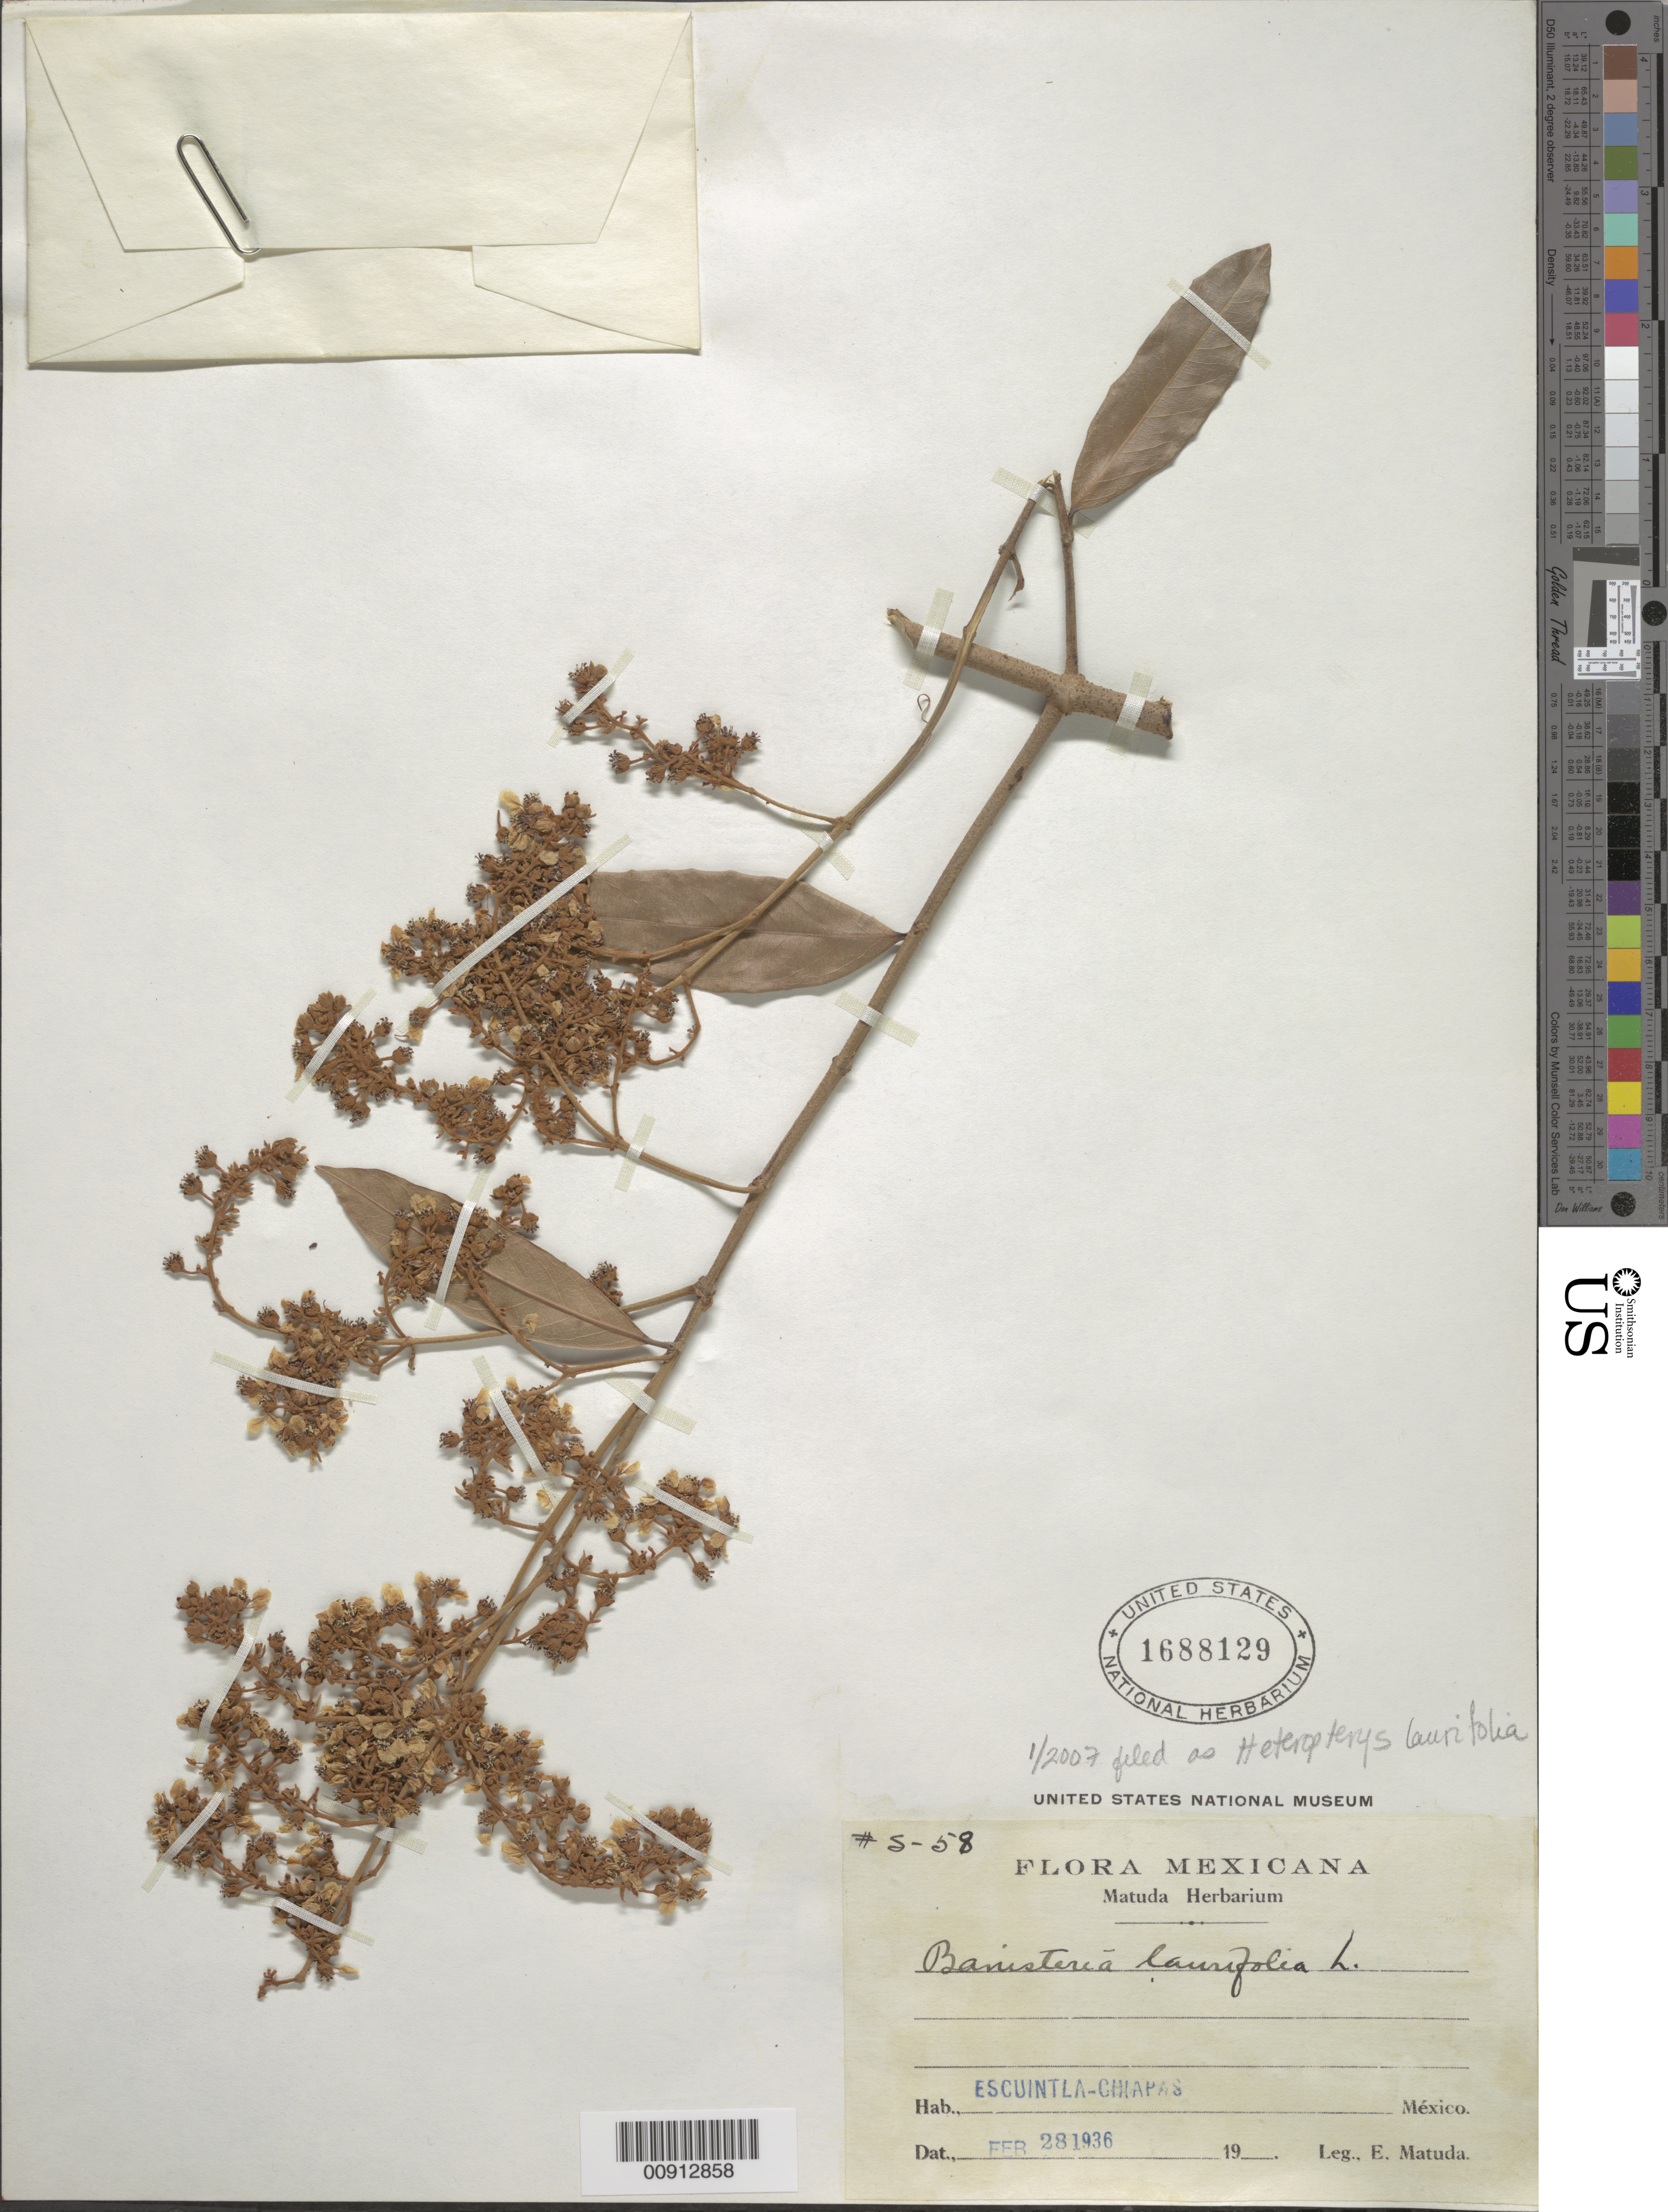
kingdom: Plantae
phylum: Tracheophyta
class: Magnoliopsida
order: Malpighiales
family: Malpighiaceae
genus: Heteropterys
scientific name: Heteropterys laurifolia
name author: (L.) A. Juss.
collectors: E. Matuda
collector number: S-58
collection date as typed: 28 Feb 1936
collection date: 1936-02-28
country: Mexico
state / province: Chiapas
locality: Escuintla, Chiapas.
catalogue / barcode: US 1688129